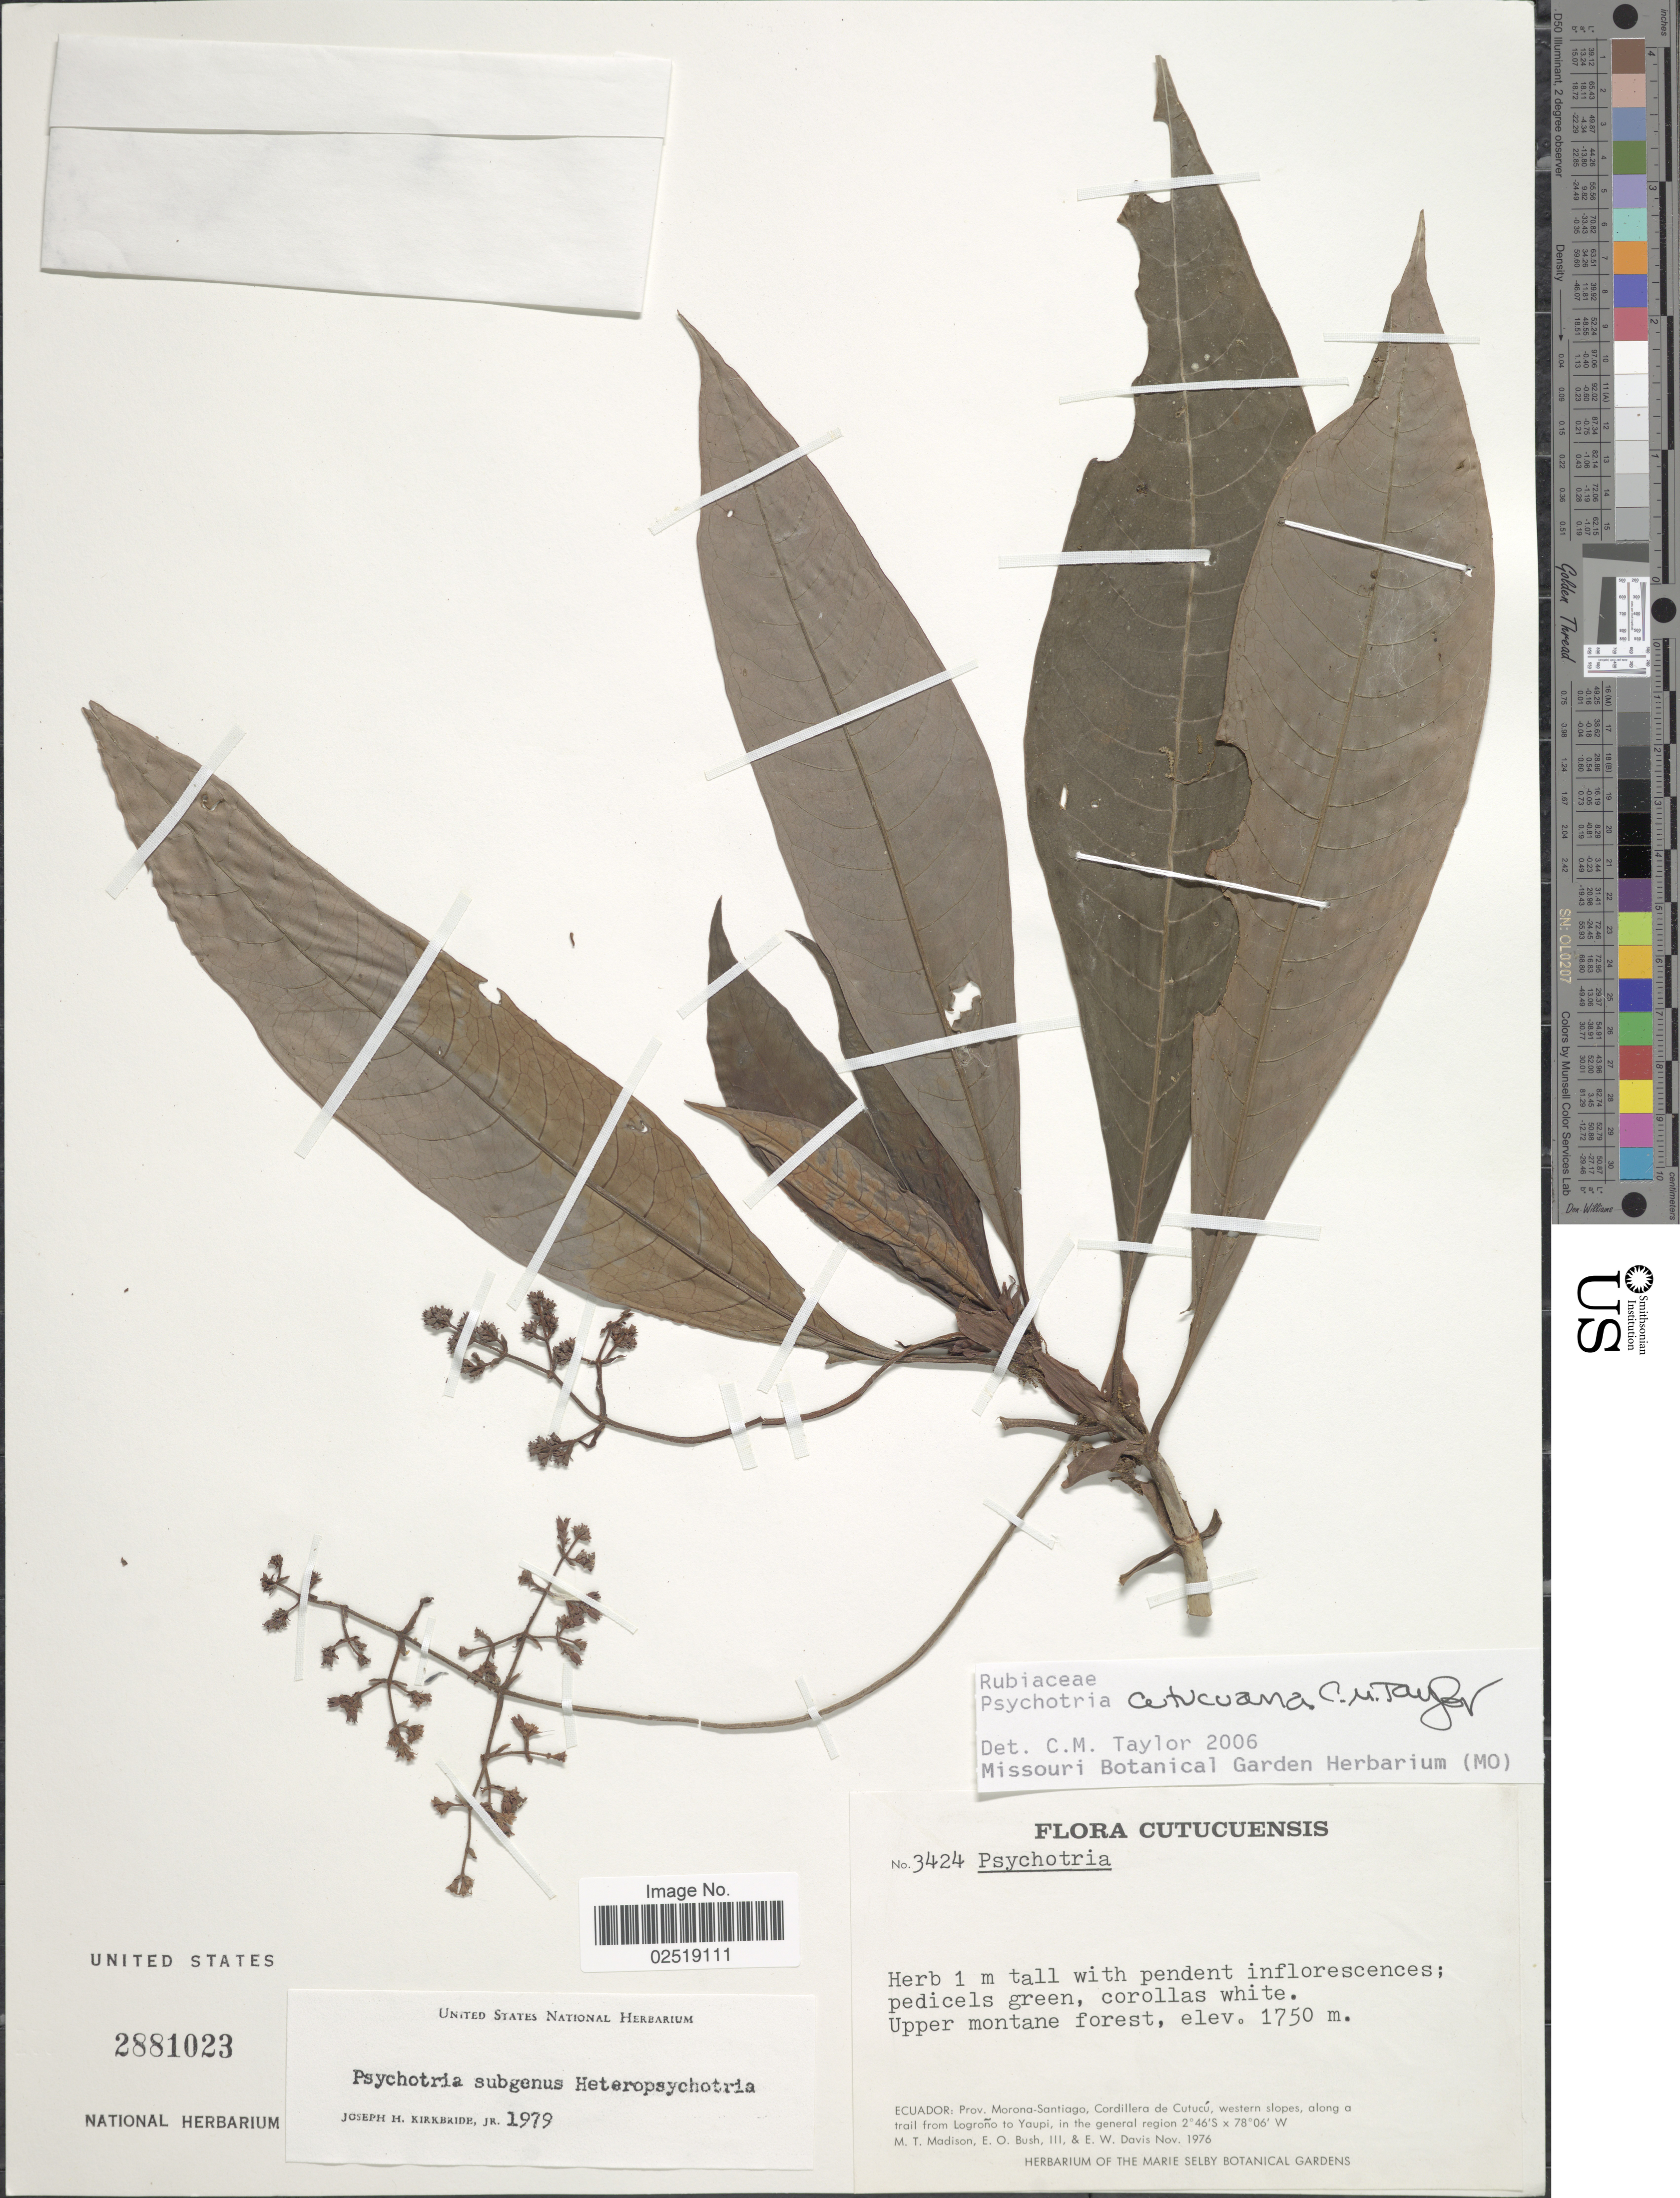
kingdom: Plantae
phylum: Tracheophyta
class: Magnoliopsida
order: Gentianales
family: Rubiaceae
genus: Psychotria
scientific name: Psychotria cutucuana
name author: C.M. Taylor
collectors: M. T. Madison, E. O. Bush & E. W. Davis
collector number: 3424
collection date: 1976-11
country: Ecuador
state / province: Morona-Santiago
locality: Prov. Morona-Santiago, Cordillera de Cutucu, western slopes, along a trail from Lagrono to Yaupi, in the general region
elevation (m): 1750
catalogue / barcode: US 2881023